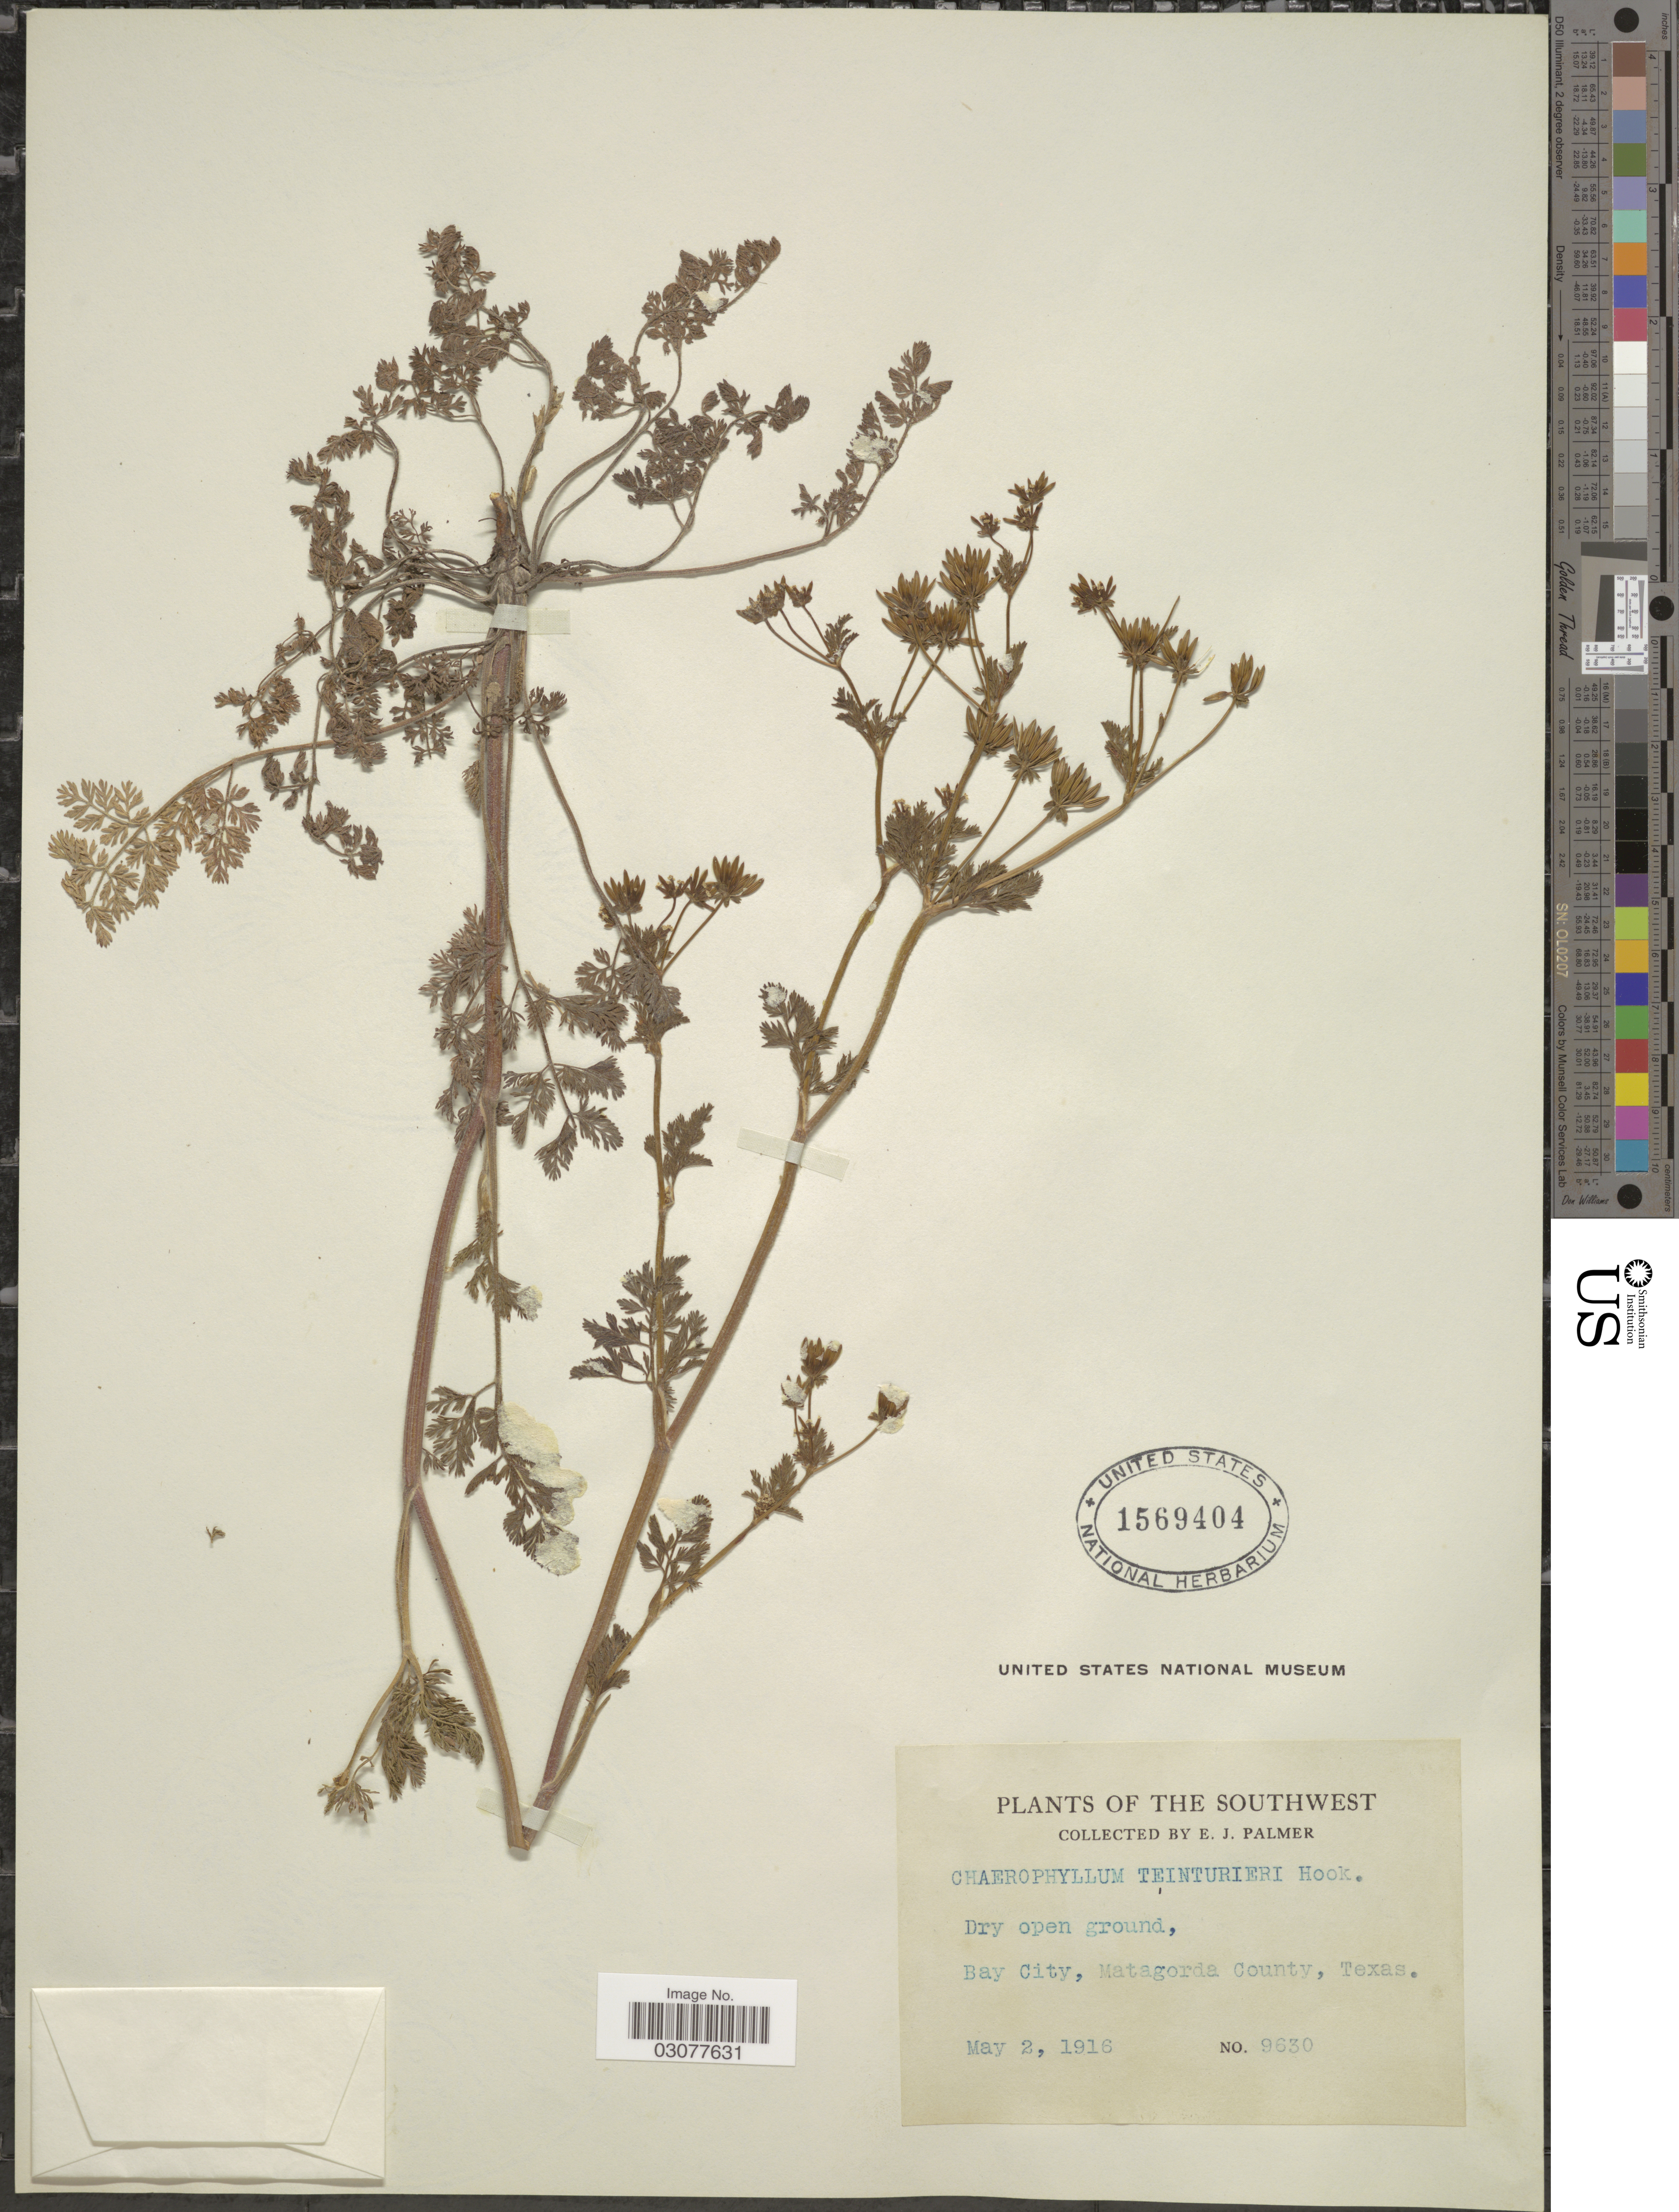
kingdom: Plantae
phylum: Tracheophyta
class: Magnoliopsida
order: Apiales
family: Apiaceae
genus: Chaerophyllum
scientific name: Chaerophyllum texanum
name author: J.M. Coult. & Rose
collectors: E. J. Palmer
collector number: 9630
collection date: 1916-05-02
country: United States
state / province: Texas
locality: The Southwest, Bay City, Matagorda County.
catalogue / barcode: US 1569404